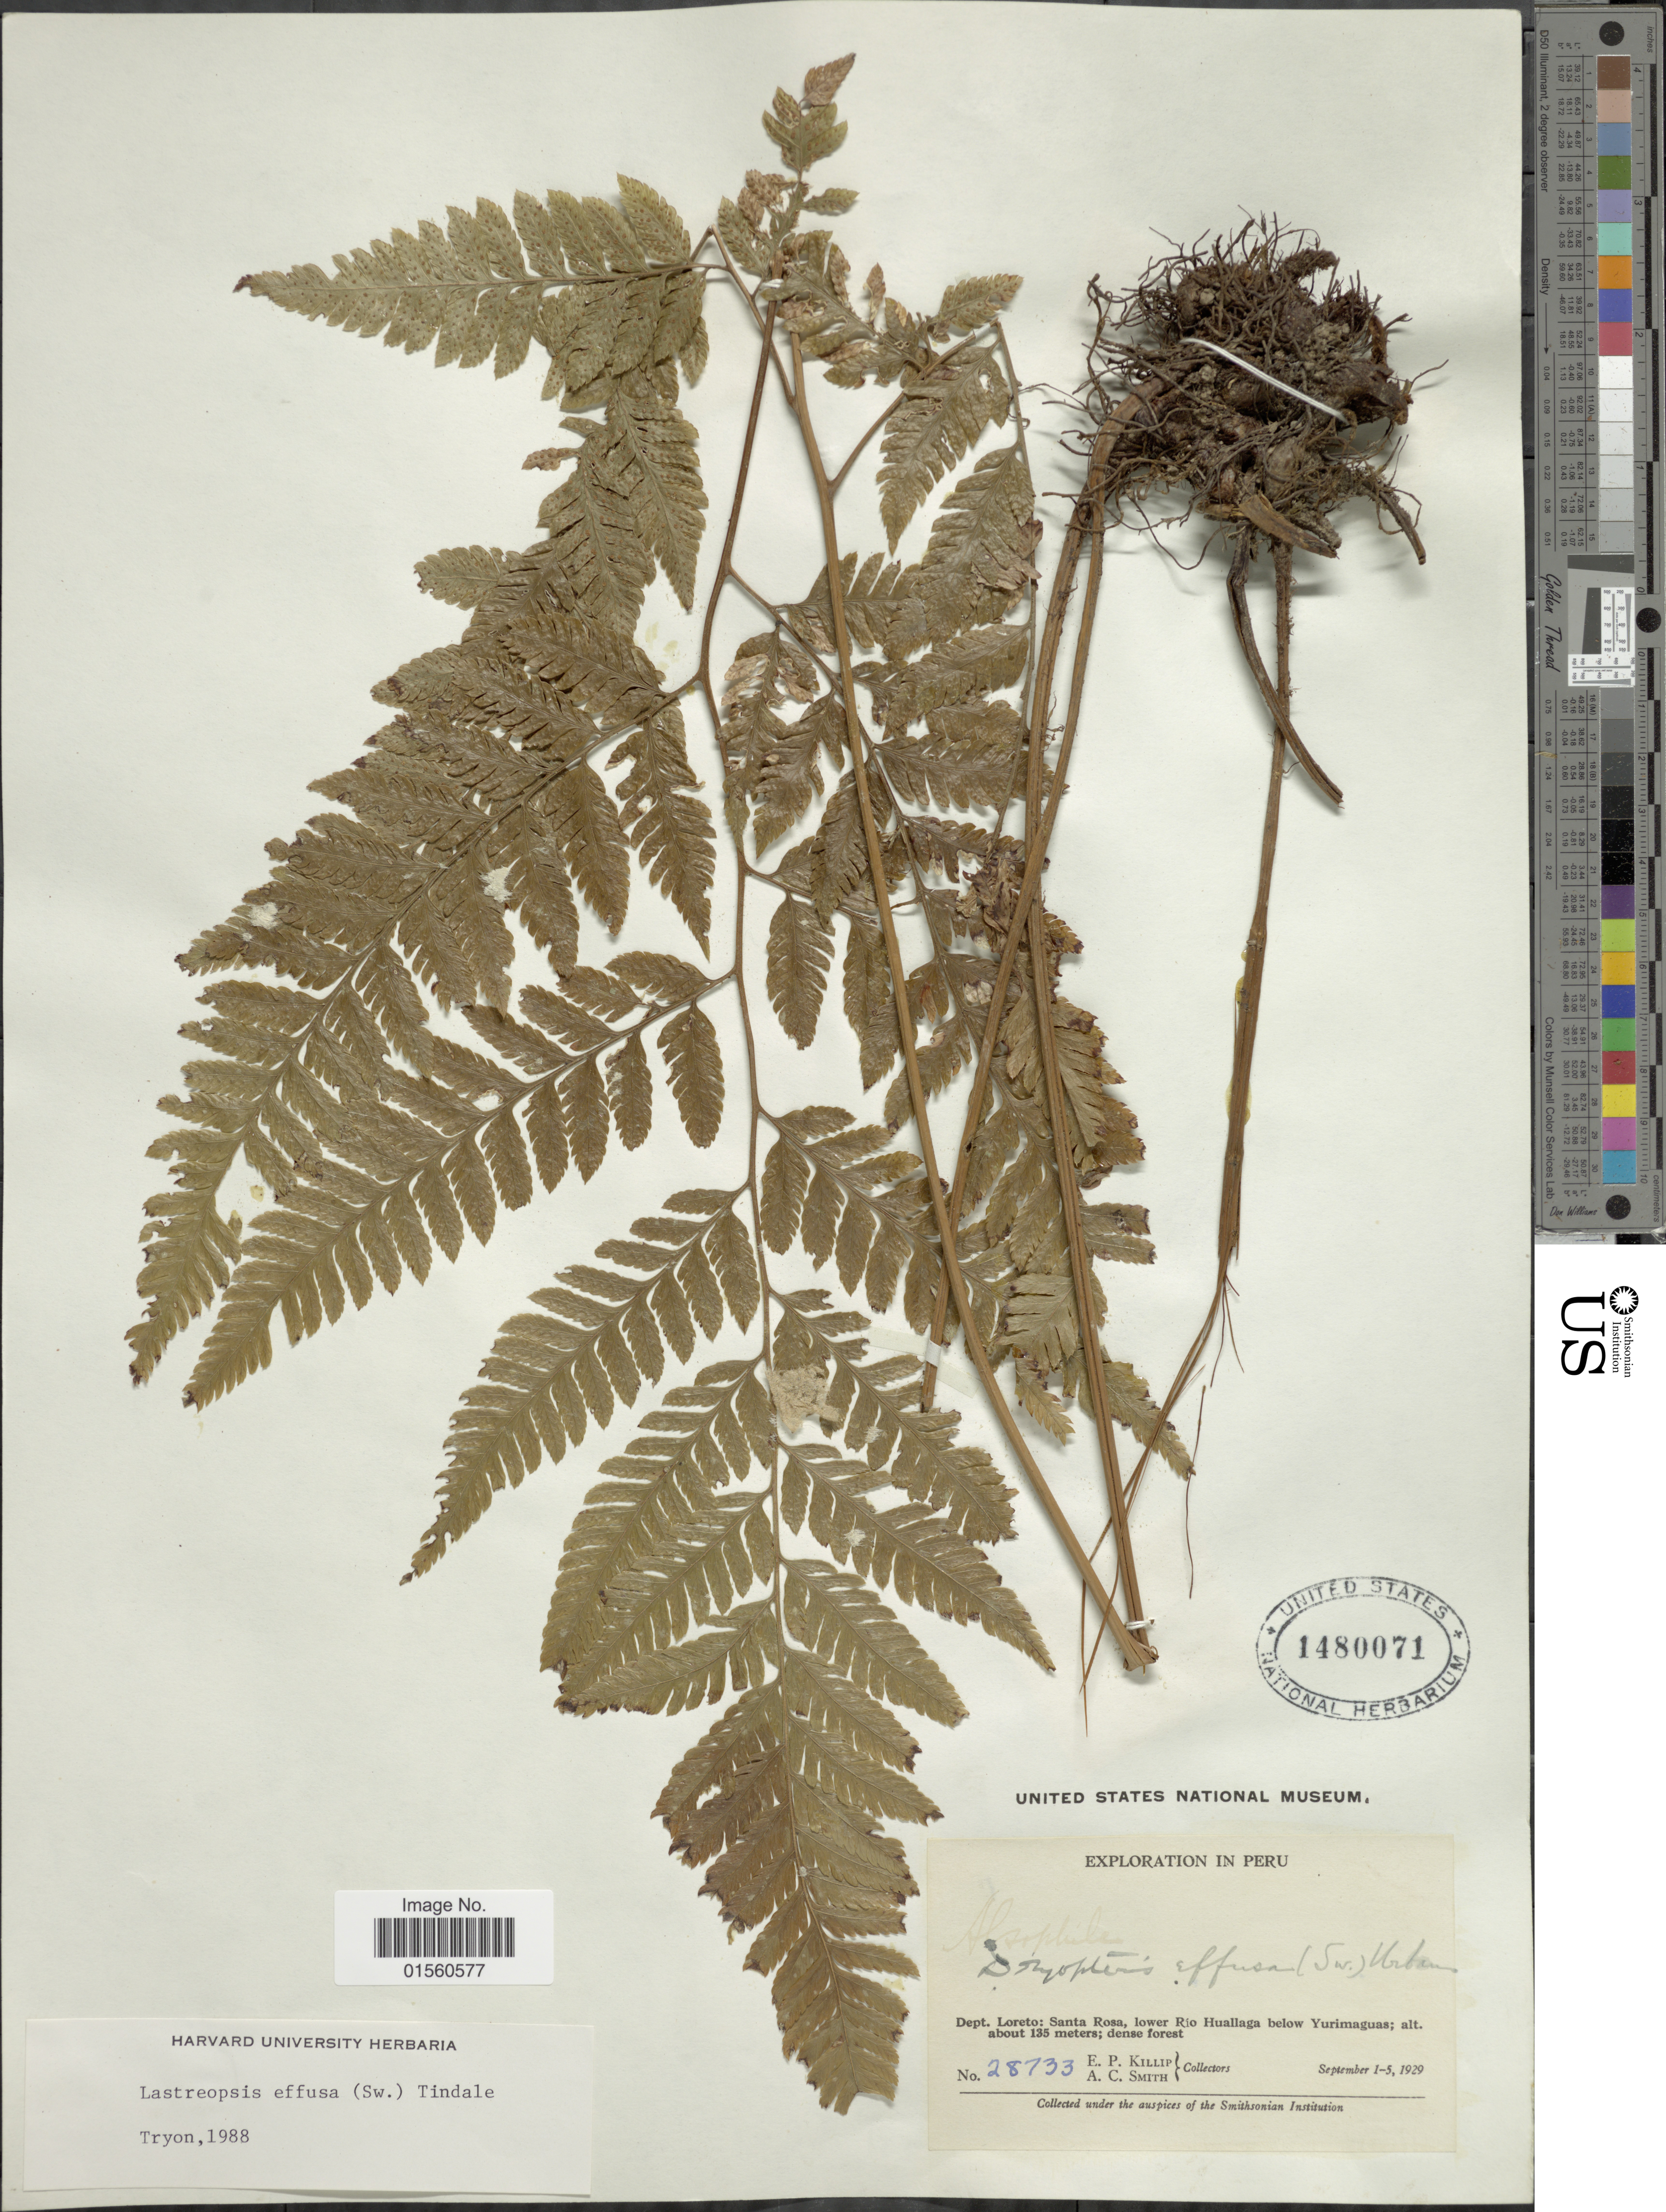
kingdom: Plantae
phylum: Tracheophyta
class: Polypodiopsida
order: Polypodiales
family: Dryopteridaceae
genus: Parapolystichum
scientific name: Parapolystichum effusum var. effusum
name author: (Sw.) Ching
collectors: E. P. Killip & A. C. Smith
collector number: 28733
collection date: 1929-09-01/1929-09-05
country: Peru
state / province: Loreto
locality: Dept. Loreto: Santa Rosa, lower Rio Huallaga below Yurimaguas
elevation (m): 135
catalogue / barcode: US 1480071